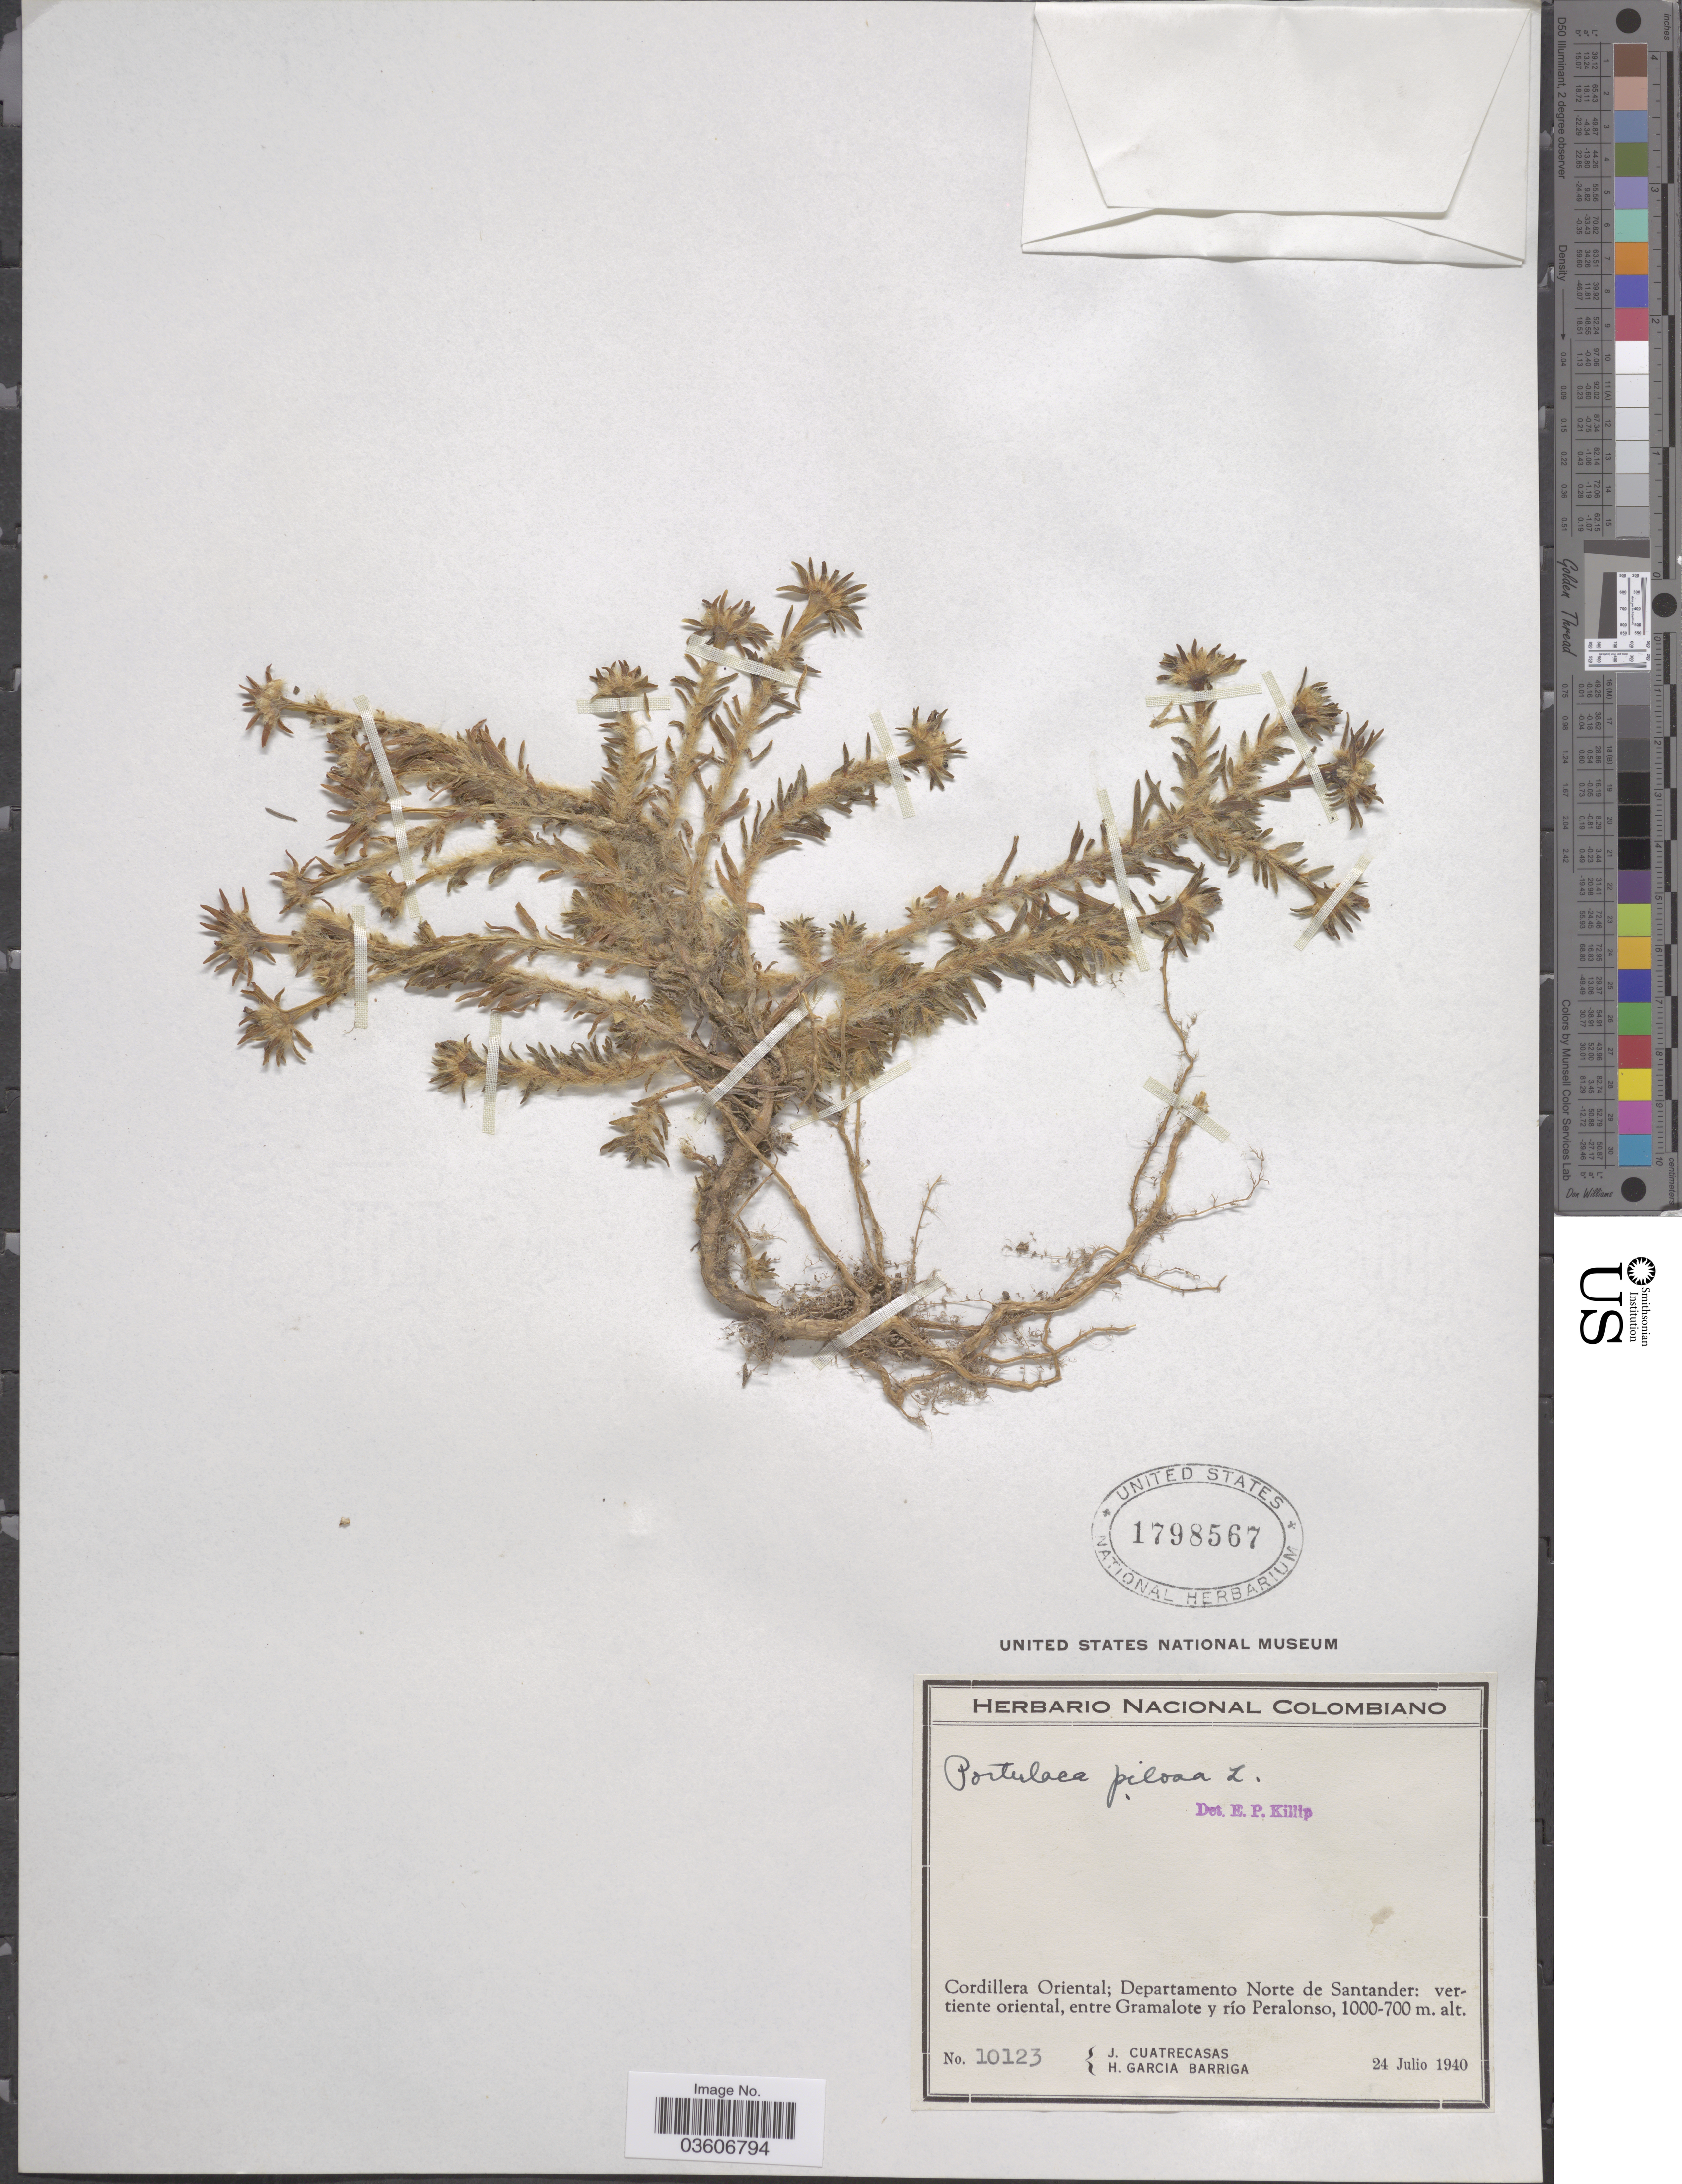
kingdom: Plantae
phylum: Tracheophyta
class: Magnoliopsida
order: Caryophyllales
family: Portulacaceae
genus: Portulaca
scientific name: Portulaca pilosa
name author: L.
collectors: J. Cuatrecasas & H. García Barriga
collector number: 10123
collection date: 1940-07-24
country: Colombia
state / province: Norte de Santander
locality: Cordillera Oriental; Departamento Norte de Santander: vertiente oriental, entre Gramalote y río Peralonso.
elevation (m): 700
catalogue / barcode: US 1798567